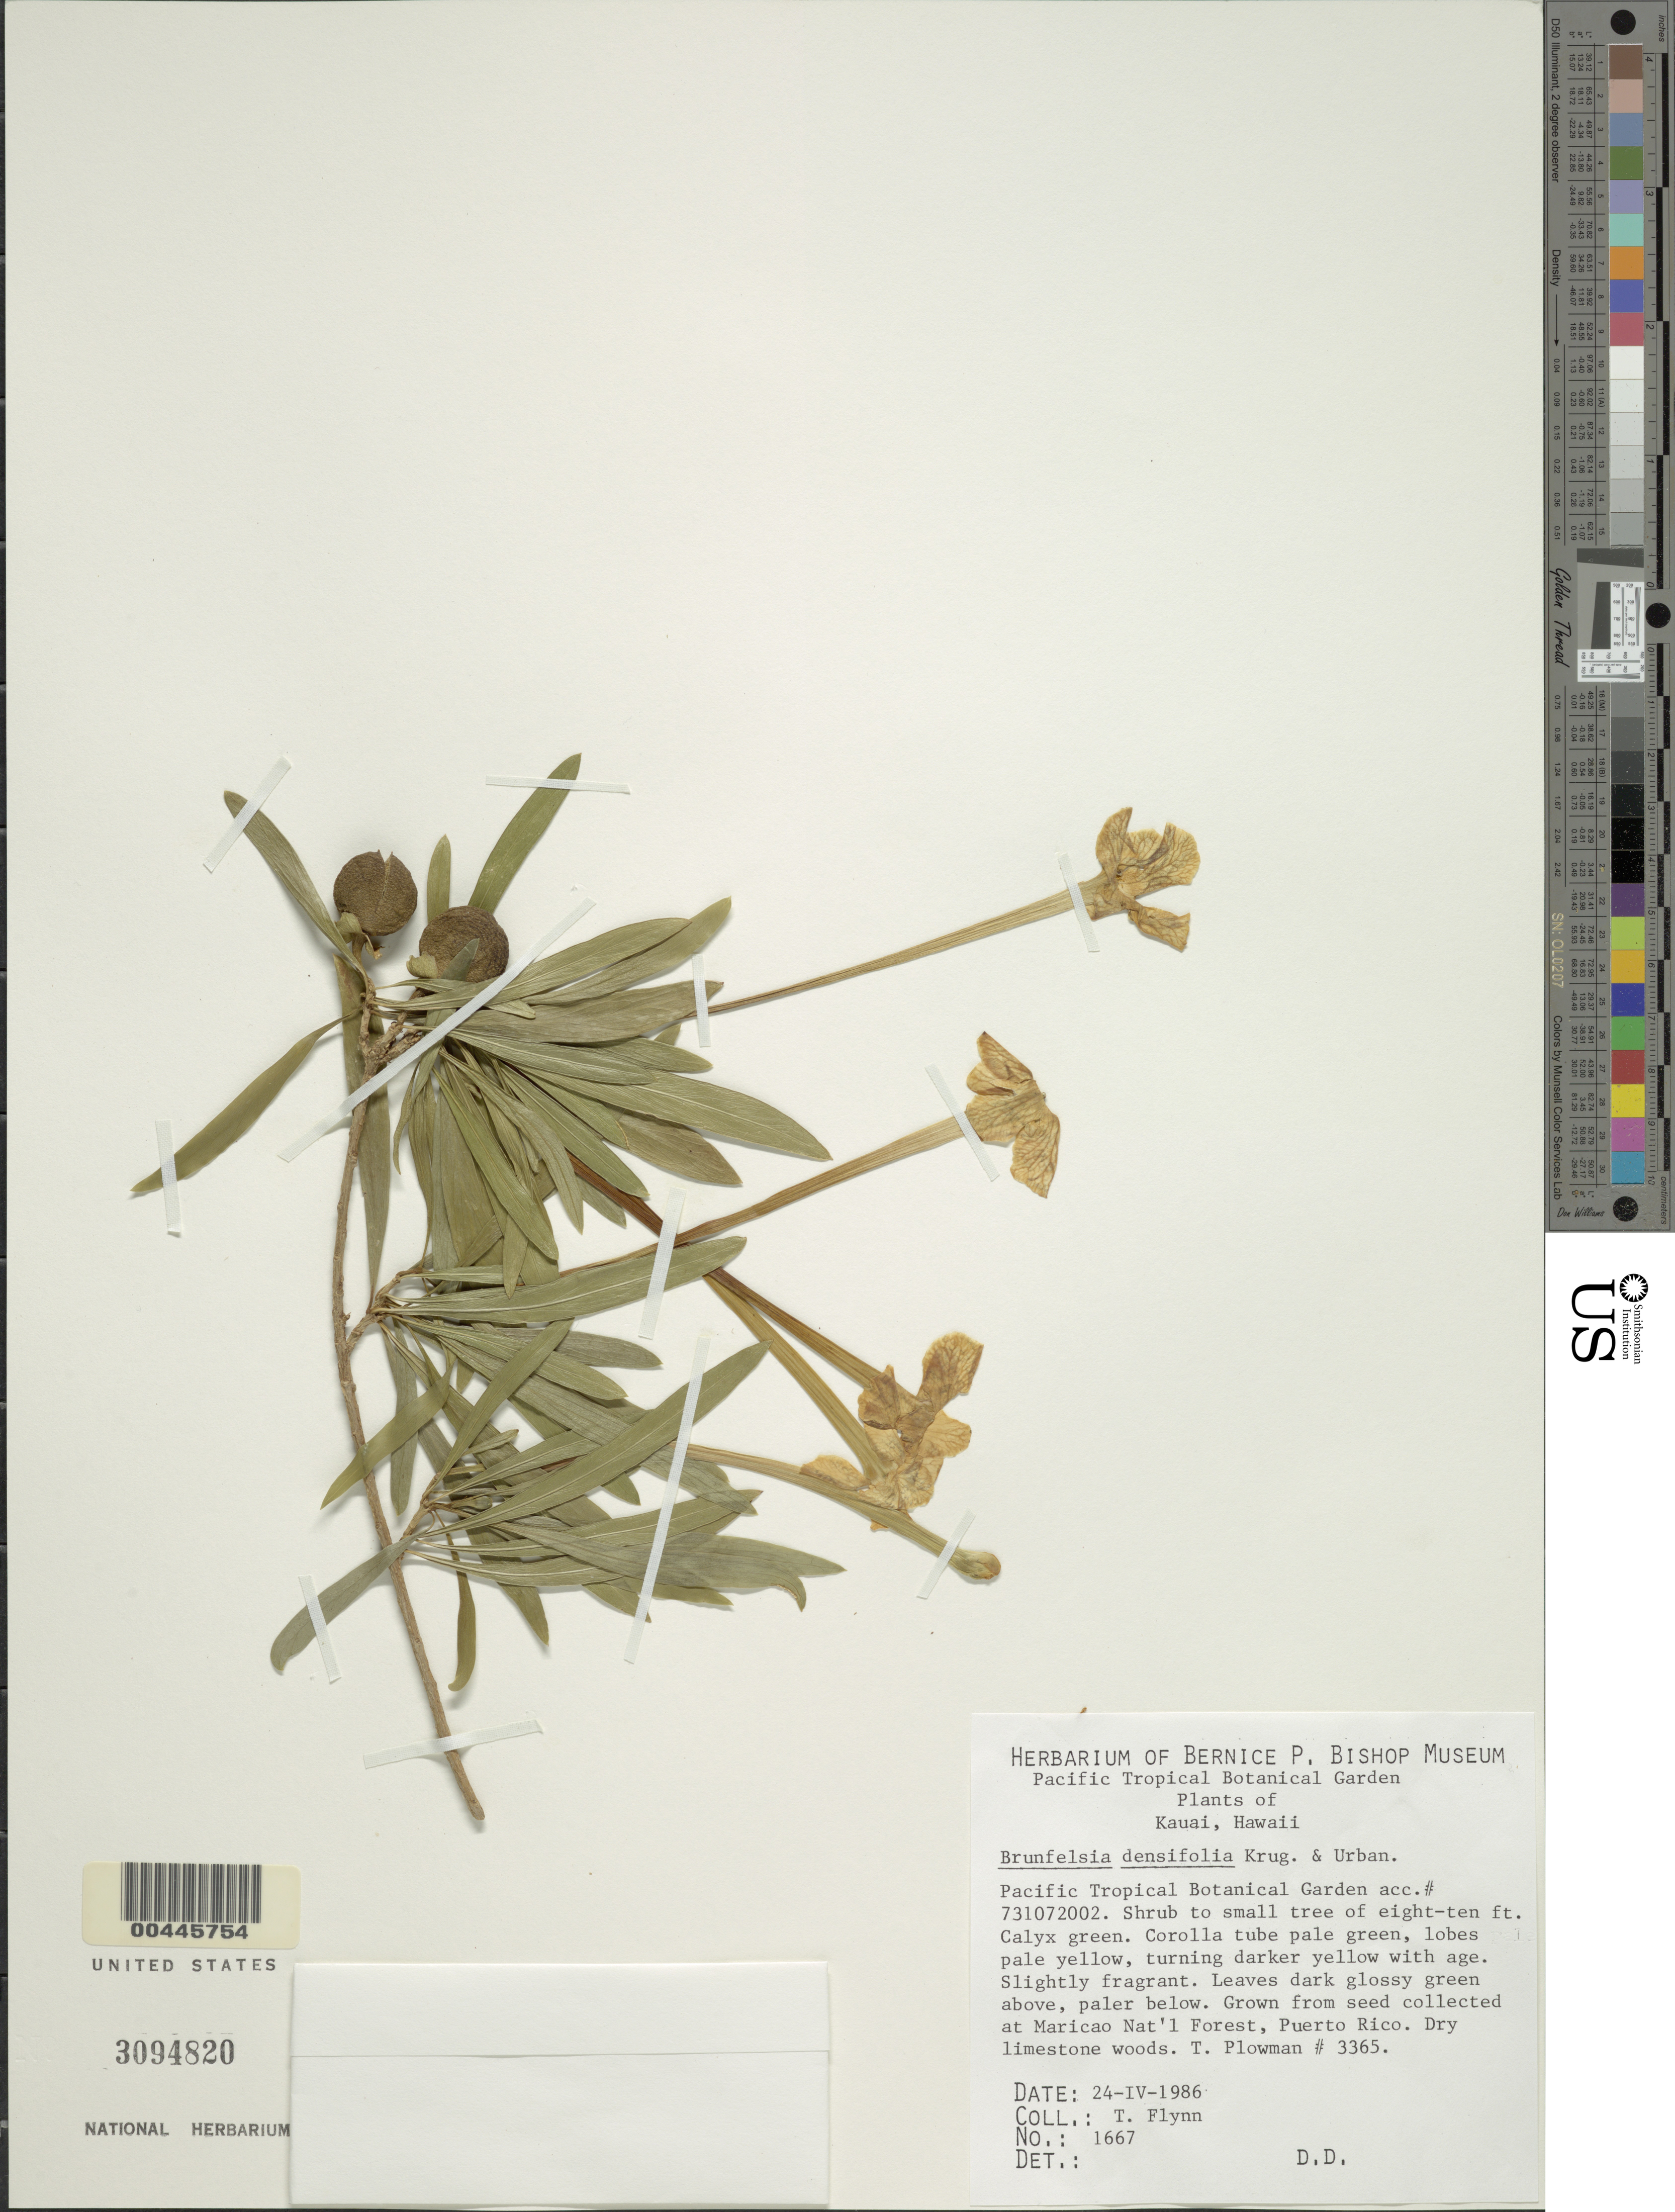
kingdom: Plantae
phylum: Tracheophyta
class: Magnoliopsida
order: Solanales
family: Solanaceae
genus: Brunfelsia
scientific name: Brunfelsia densifolia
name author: Krug & Urb.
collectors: T. W. Flynn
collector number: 1667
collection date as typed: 24 Apr 1986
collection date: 1986-04-24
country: United States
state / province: Hawaii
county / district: Kauai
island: Kaua'i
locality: Pacific Tropical Botanical Garden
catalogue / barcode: US 3094820